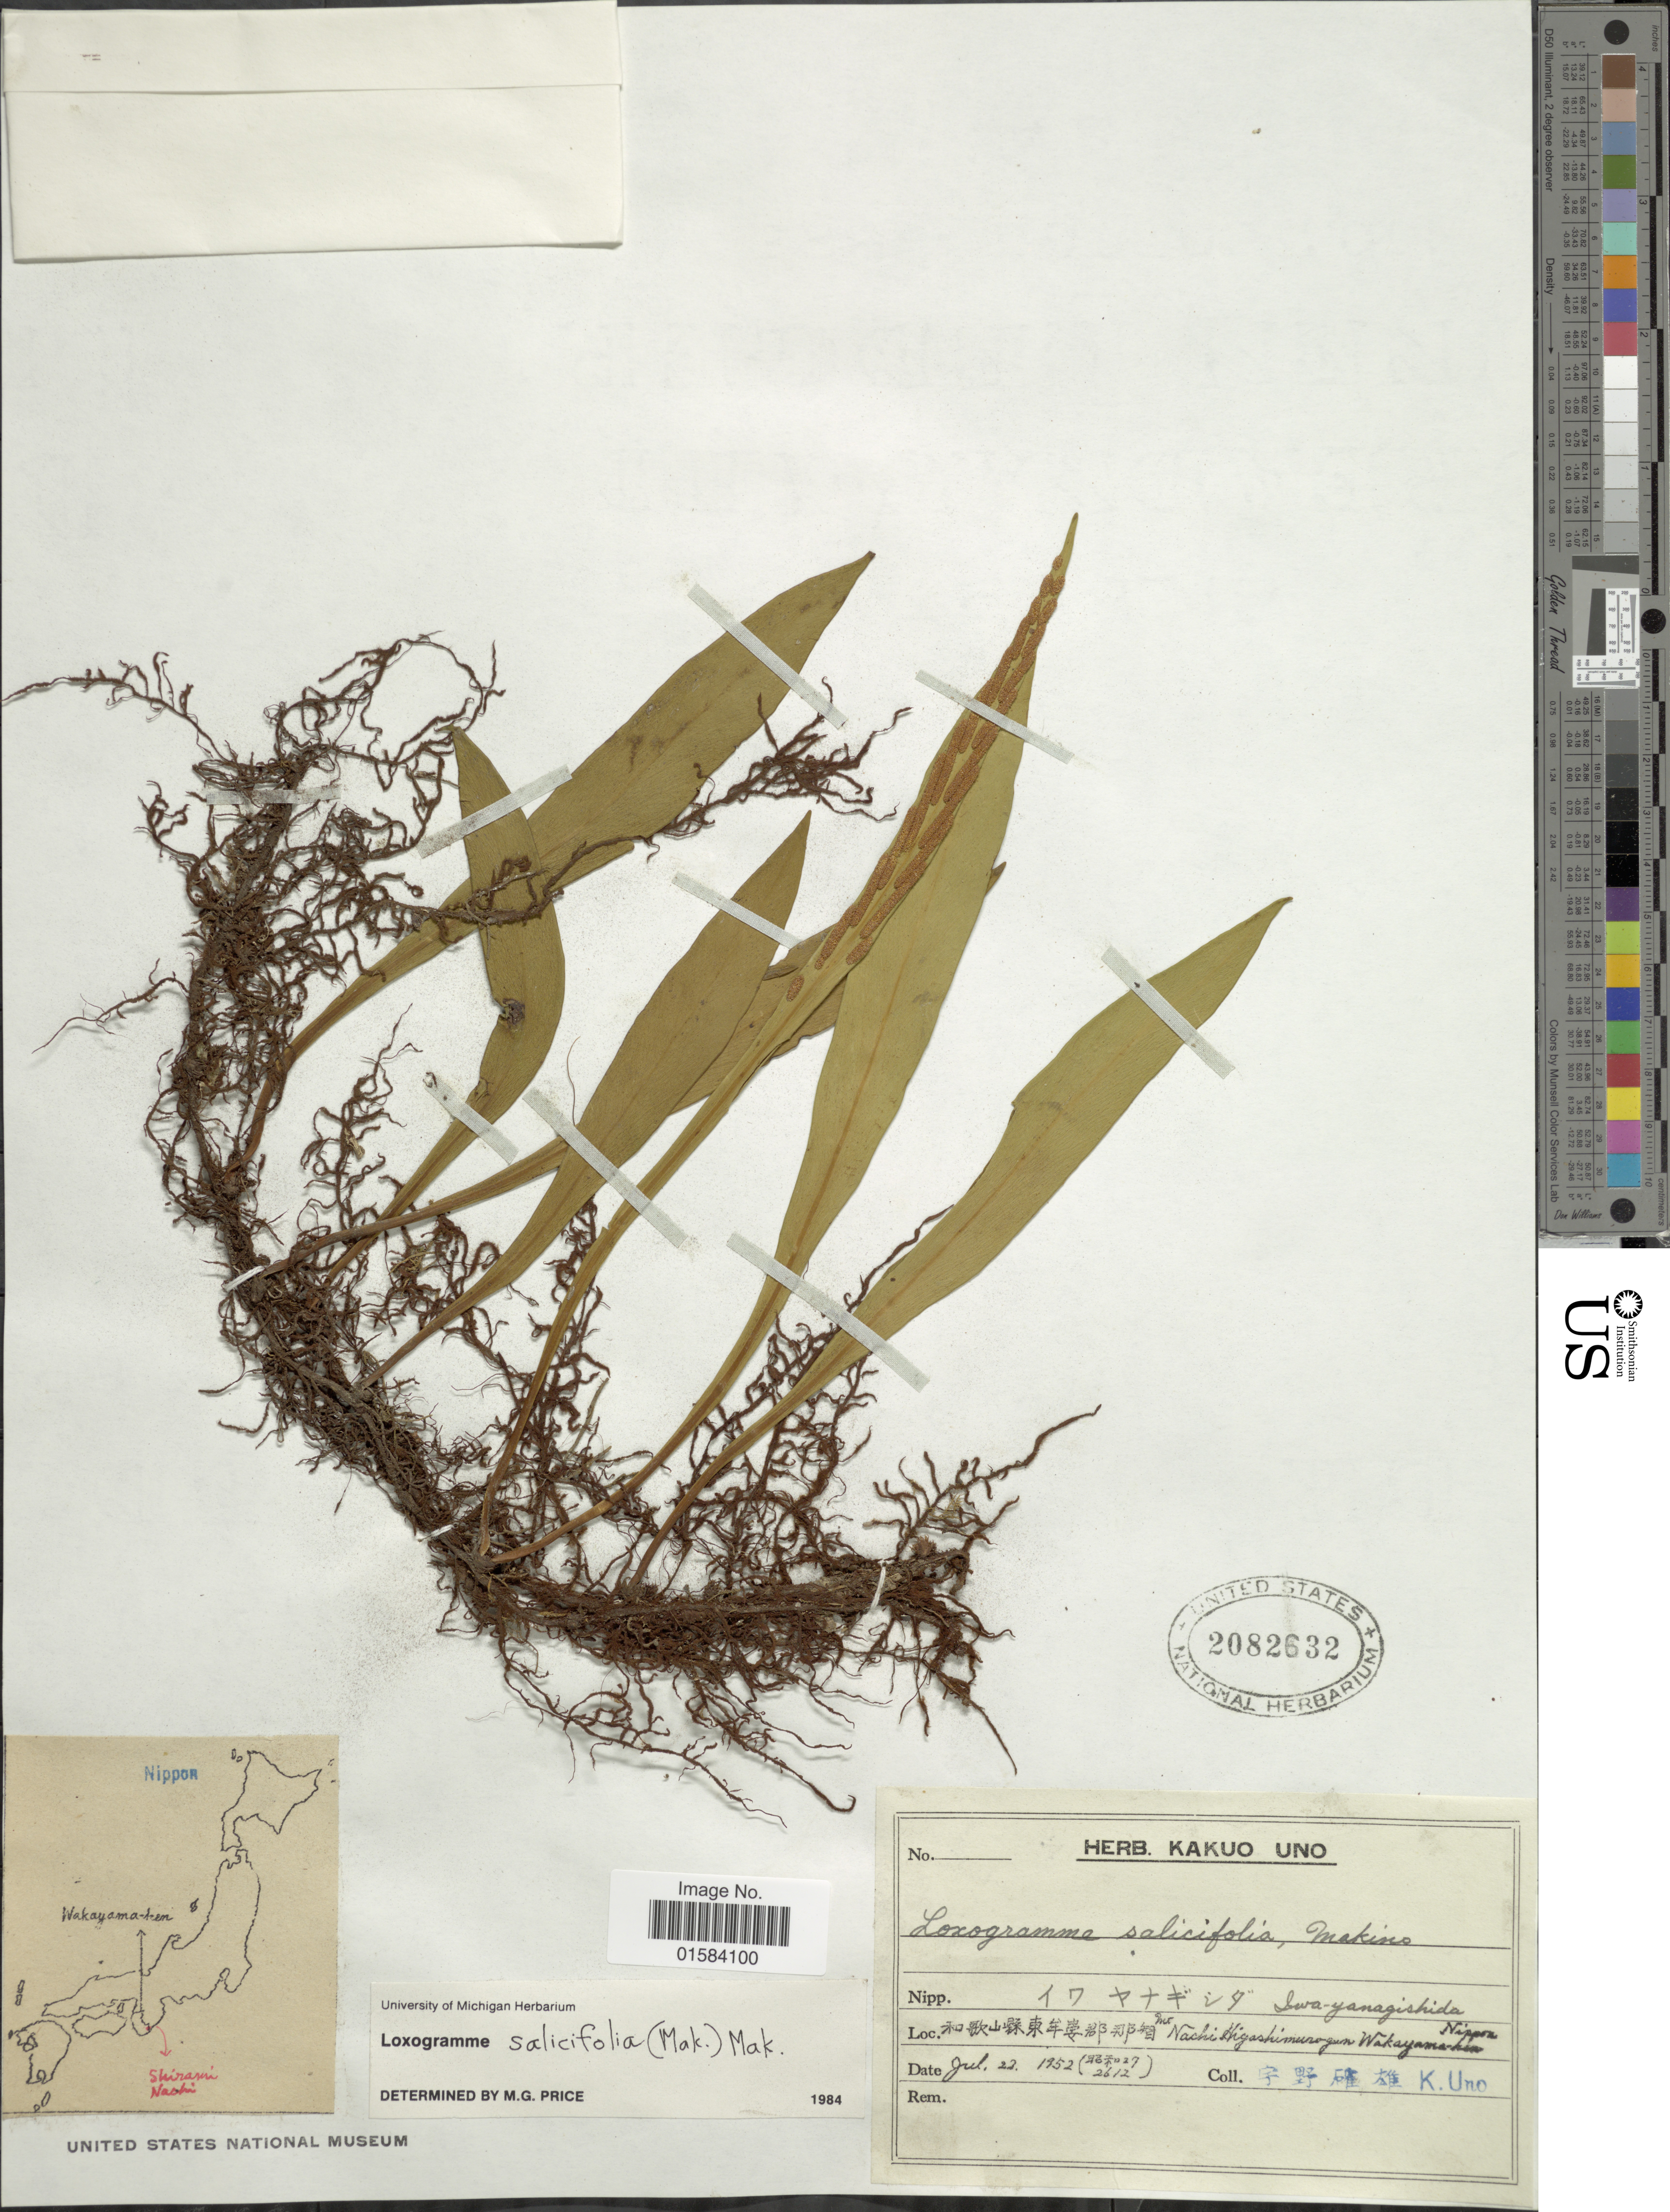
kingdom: Plantae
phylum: Tracheophyta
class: Polypodiopsida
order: Polypodiales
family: Polypodiaceae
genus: Loxogramme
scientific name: Loxogramme salicifolia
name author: (Makino) Makino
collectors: K. Uno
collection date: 1952-07-23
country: Japan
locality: Mt Nachi Higashimuro-gun Wakayama-ken, Nippon.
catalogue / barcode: US 2082632